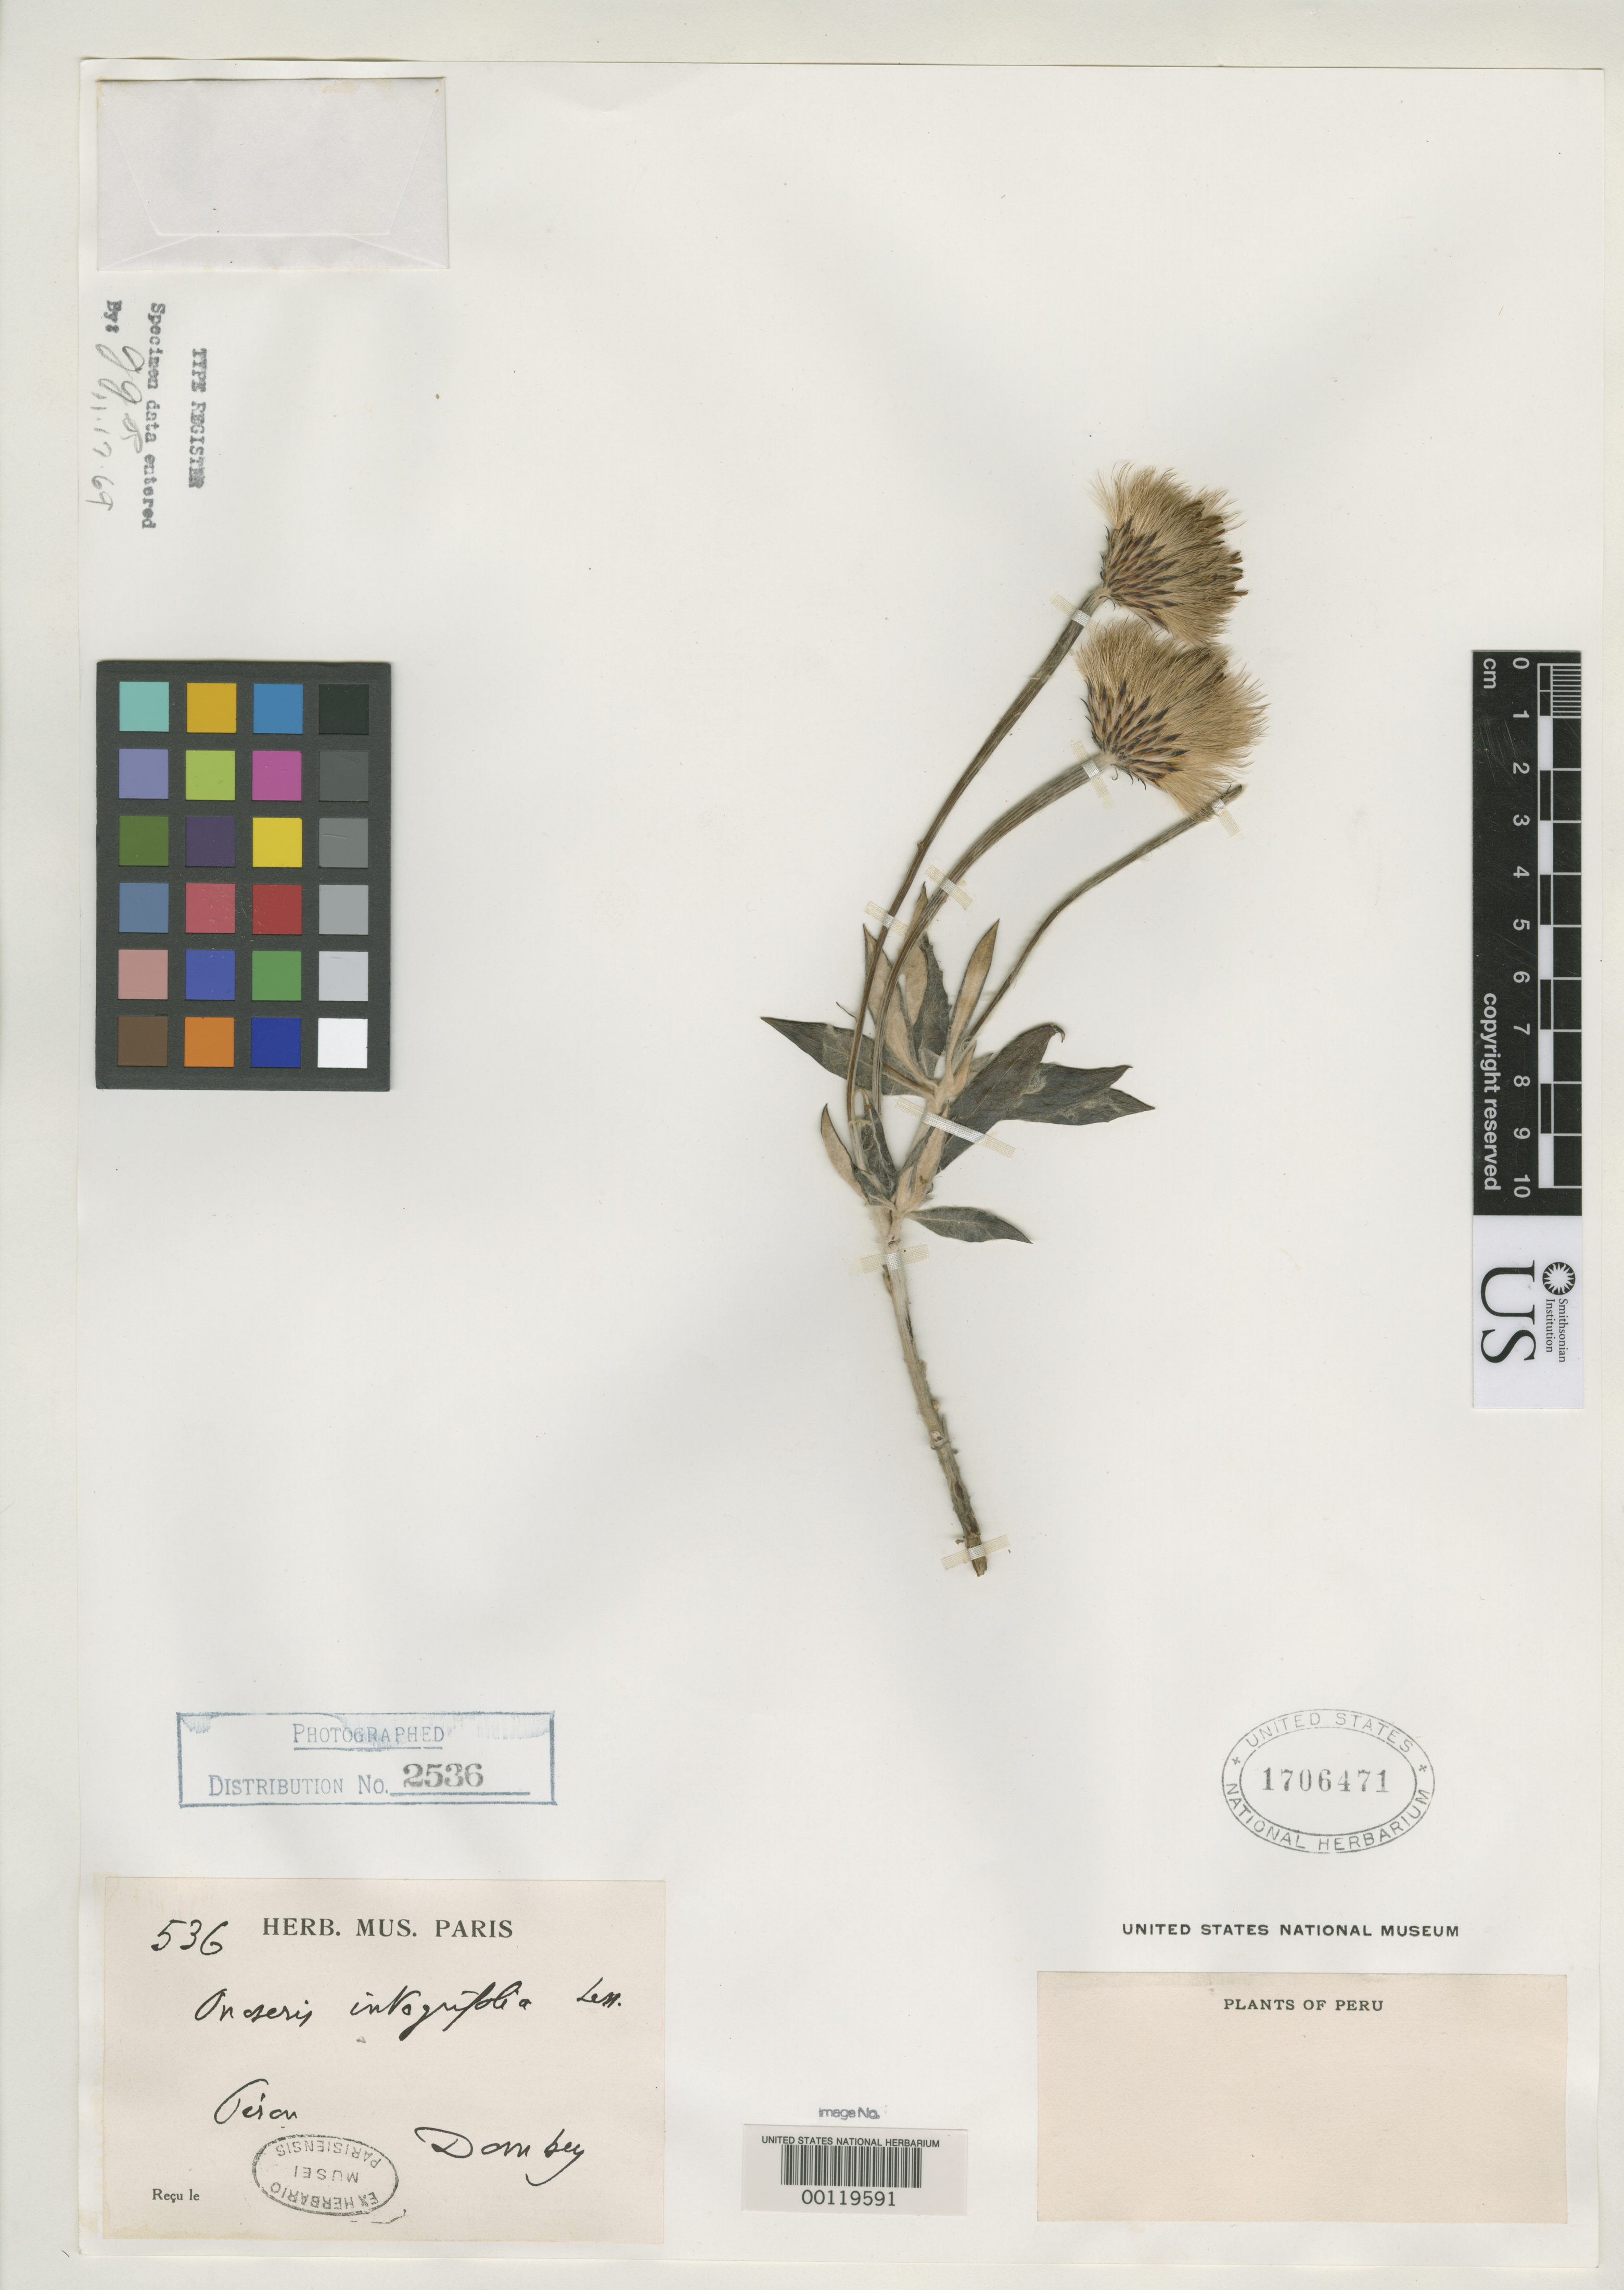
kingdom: Plantae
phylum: Tracheophyta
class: Magnoliopsida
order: Asterales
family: Asteraceae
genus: Onoseris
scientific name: Onoseris integrifolia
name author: Less.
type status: Possible Type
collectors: J. Dombey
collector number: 536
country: Peru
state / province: San Martín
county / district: Mariscal Cáceres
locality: Rio Huallaga, margen Derecha del; Balsa Probana; dtto. Tocache Nuevo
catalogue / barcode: US 1706471